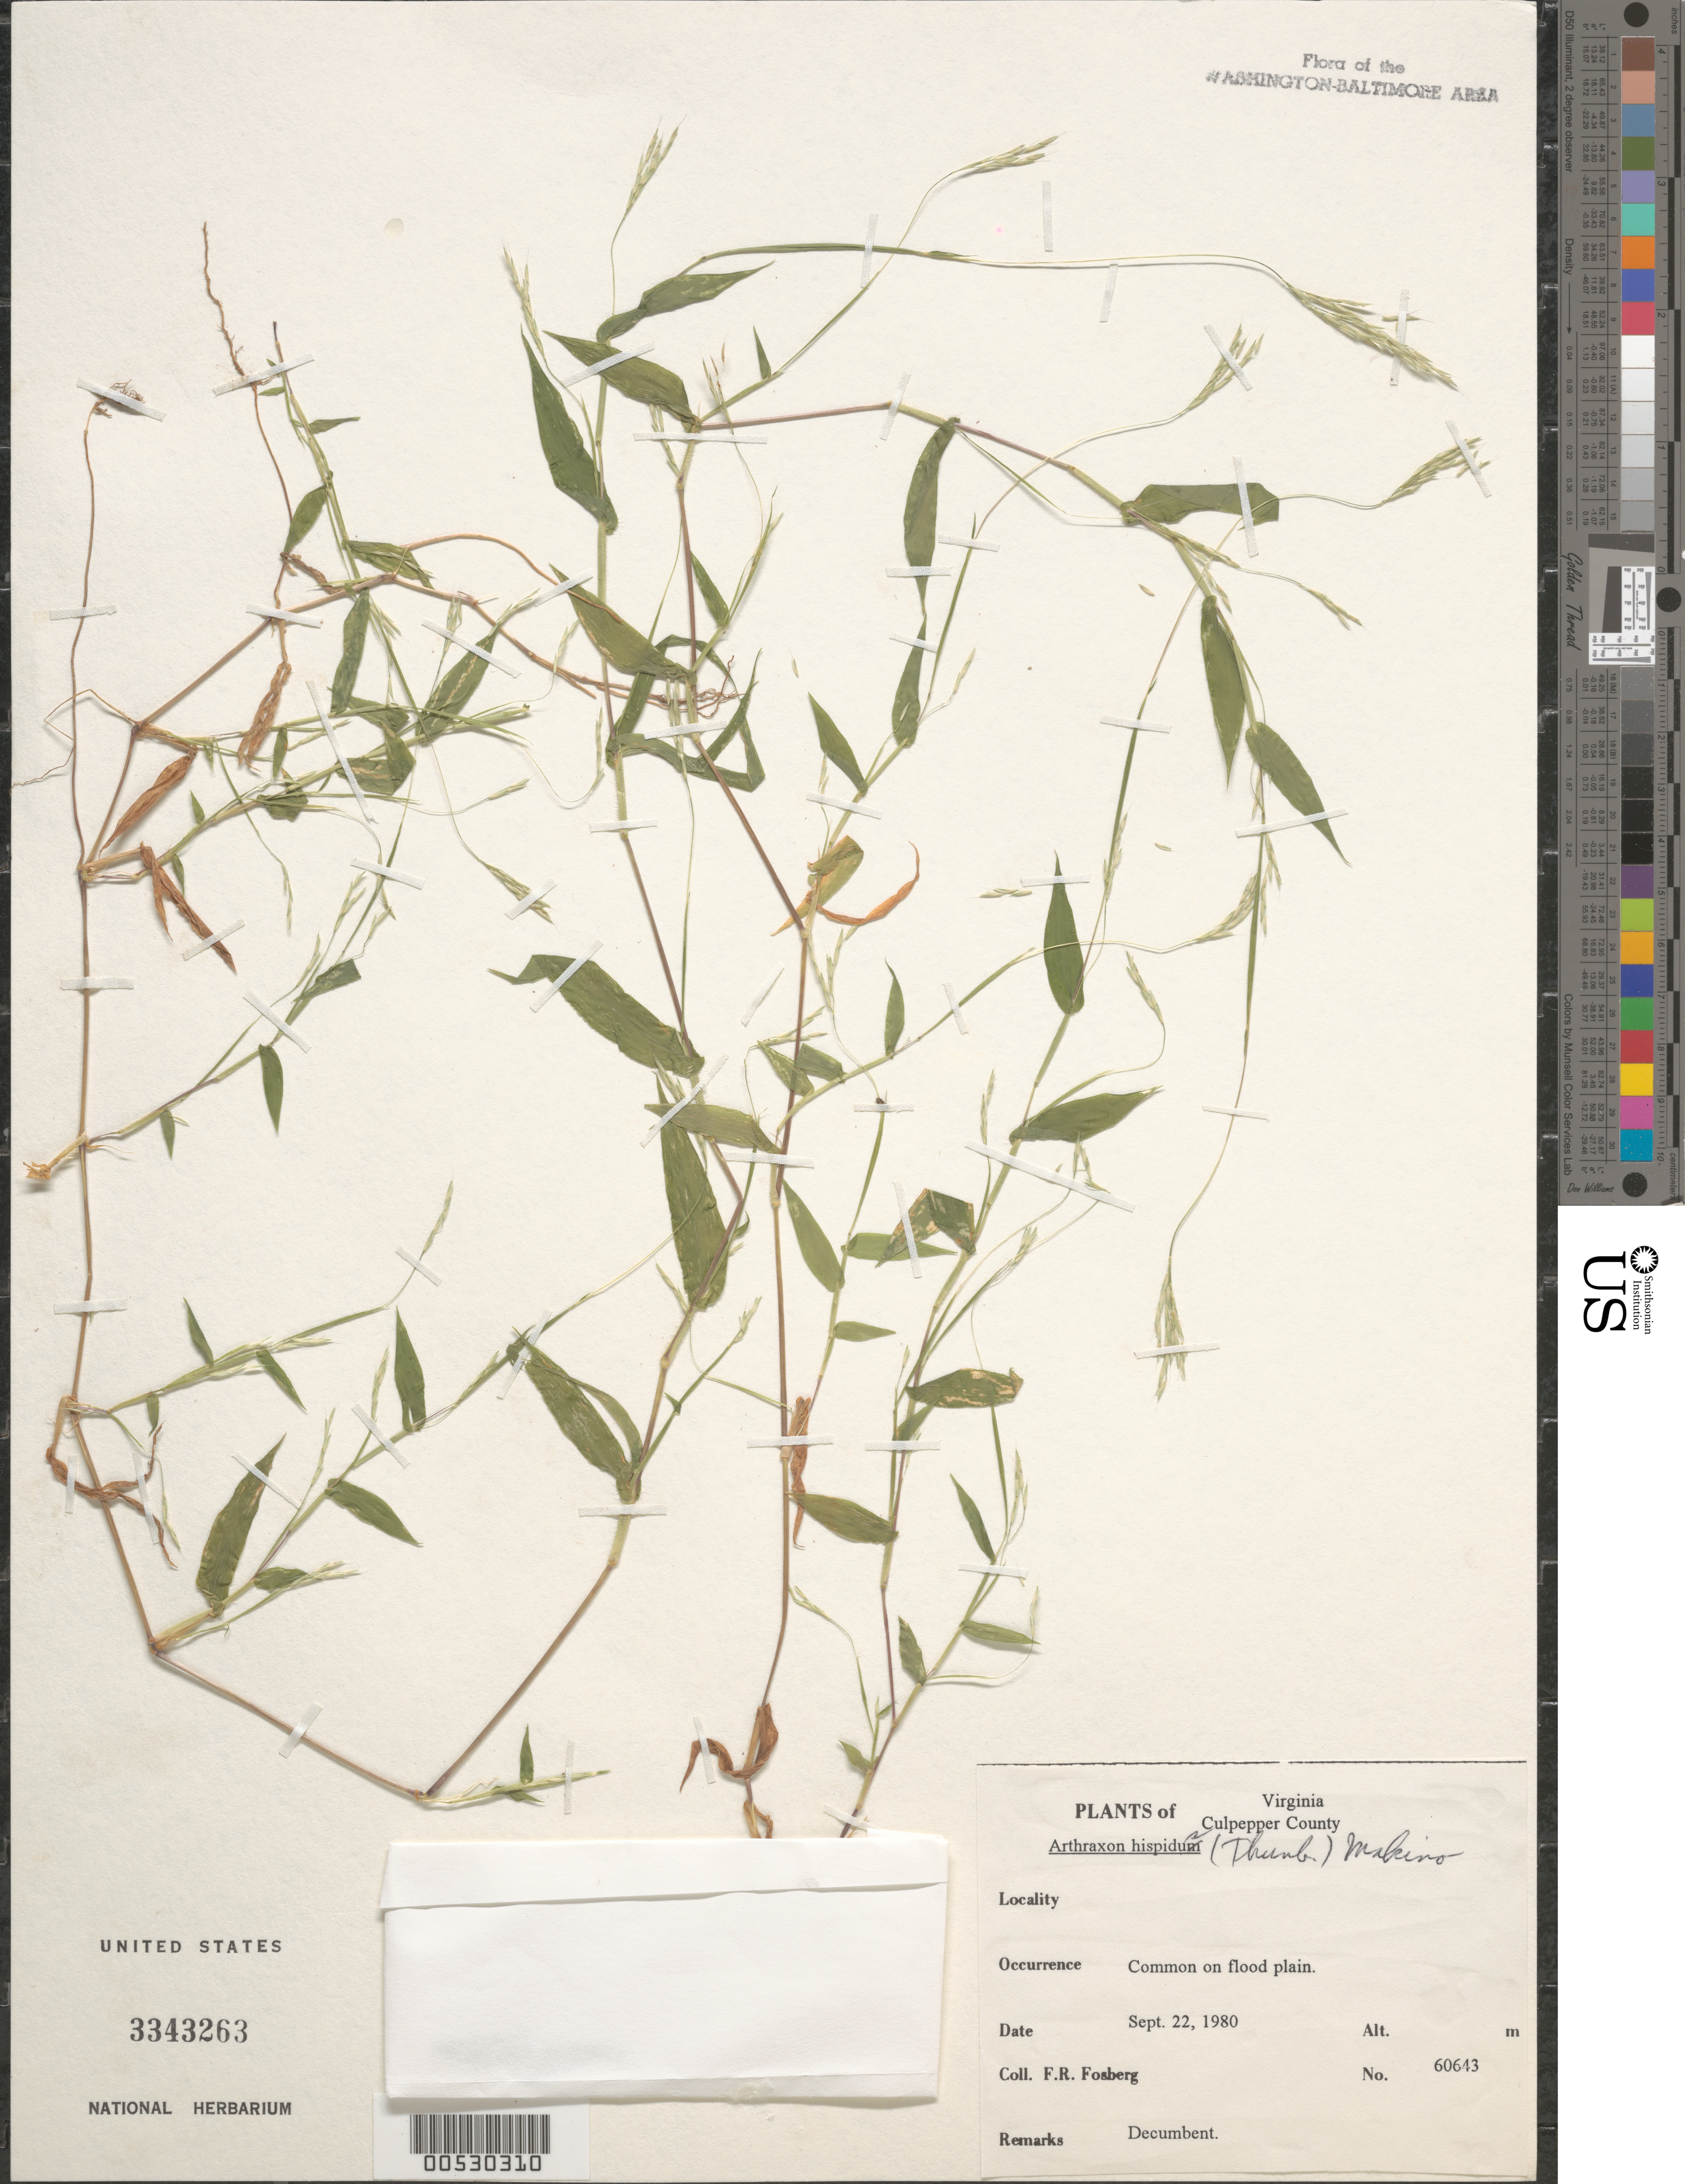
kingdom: Plantae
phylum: Tracheophyta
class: Liliopsida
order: Poales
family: Poaceae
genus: Arthraxon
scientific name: Arthraxon hispidus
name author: (Thunb.) Makino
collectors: F. R. Fosberg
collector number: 60643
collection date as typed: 22 Sep 1980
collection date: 1980-09-22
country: United States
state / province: Virginia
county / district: Culpeper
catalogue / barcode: US 3343263